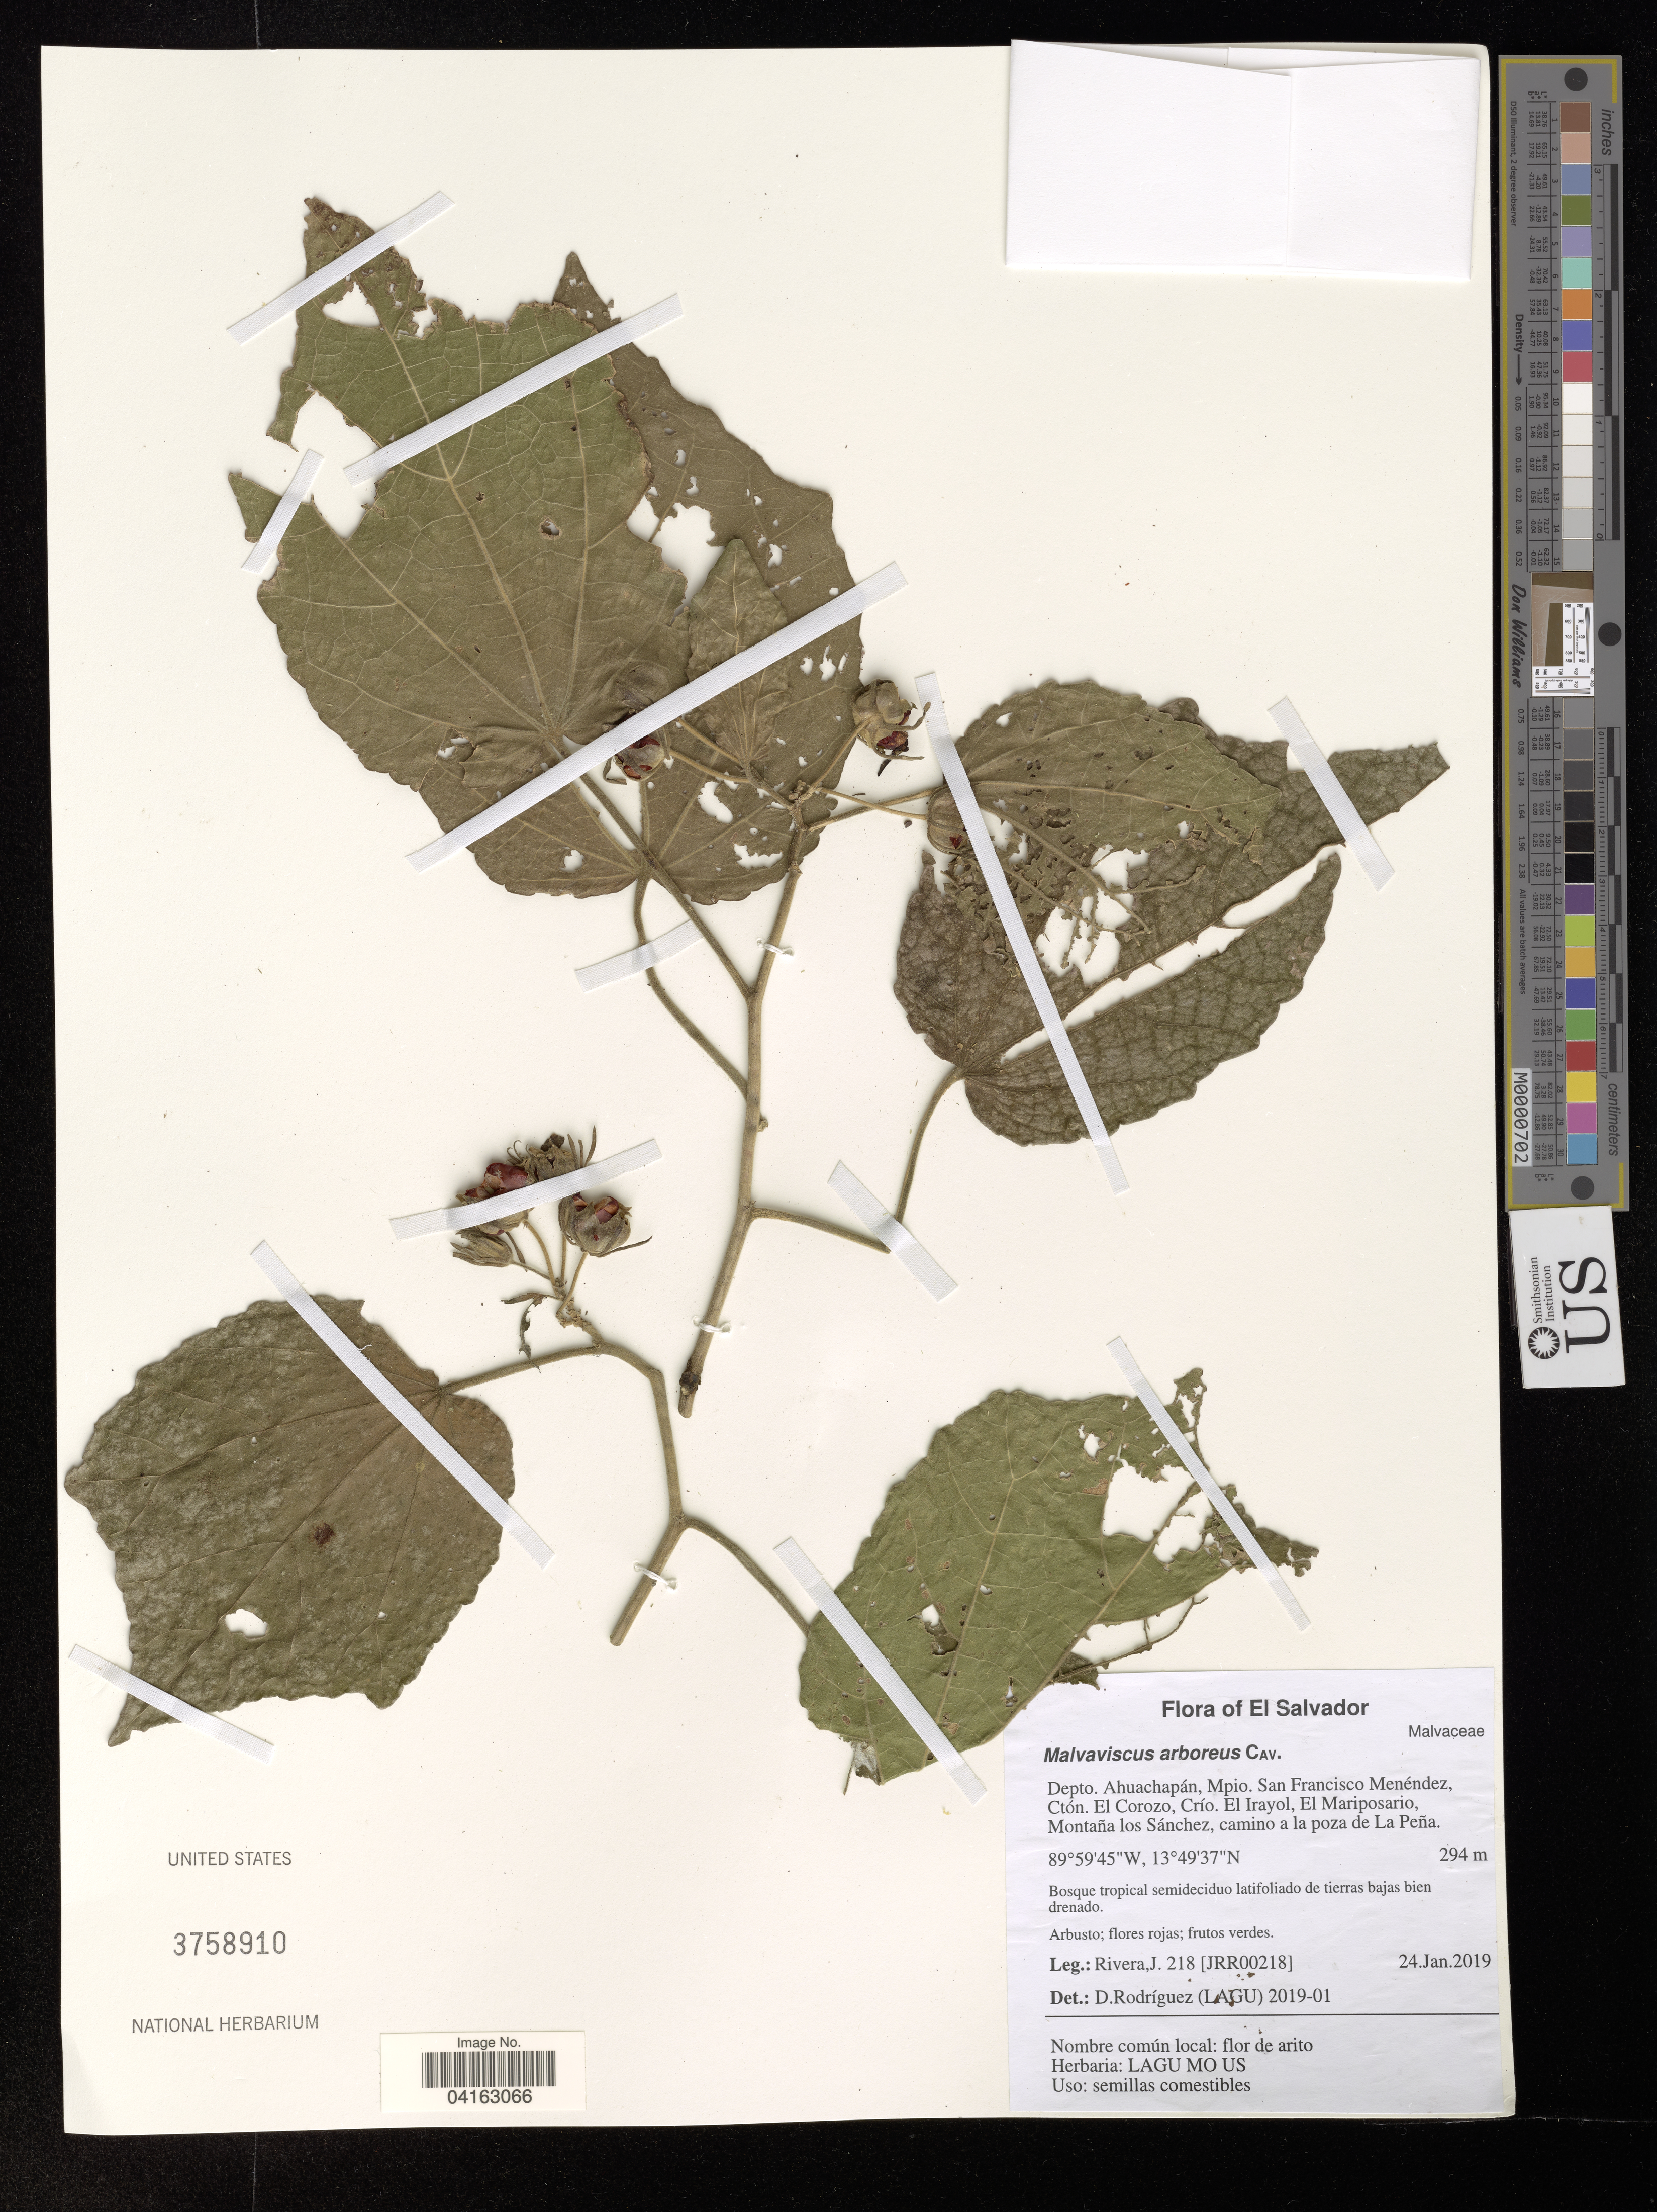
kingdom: Plantae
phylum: Tracheophyta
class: Magnoliopsida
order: Malvales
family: Malvaceae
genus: Malvaviscus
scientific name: Malvaviscus arboreus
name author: Cav.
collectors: J. Rivera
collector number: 218 / [JRR00218]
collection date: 2019-01-24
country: El Salvador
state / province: Ahuachapan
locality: Depto. Ahuachapán, Mpio. San Francisco Menéndez, Ctón. El Corozo, Crío. El Irayol, El Mariposario, Montaña los Sánchez, camino a la poza de La Peña.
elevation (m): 294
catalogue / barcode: US 3758910